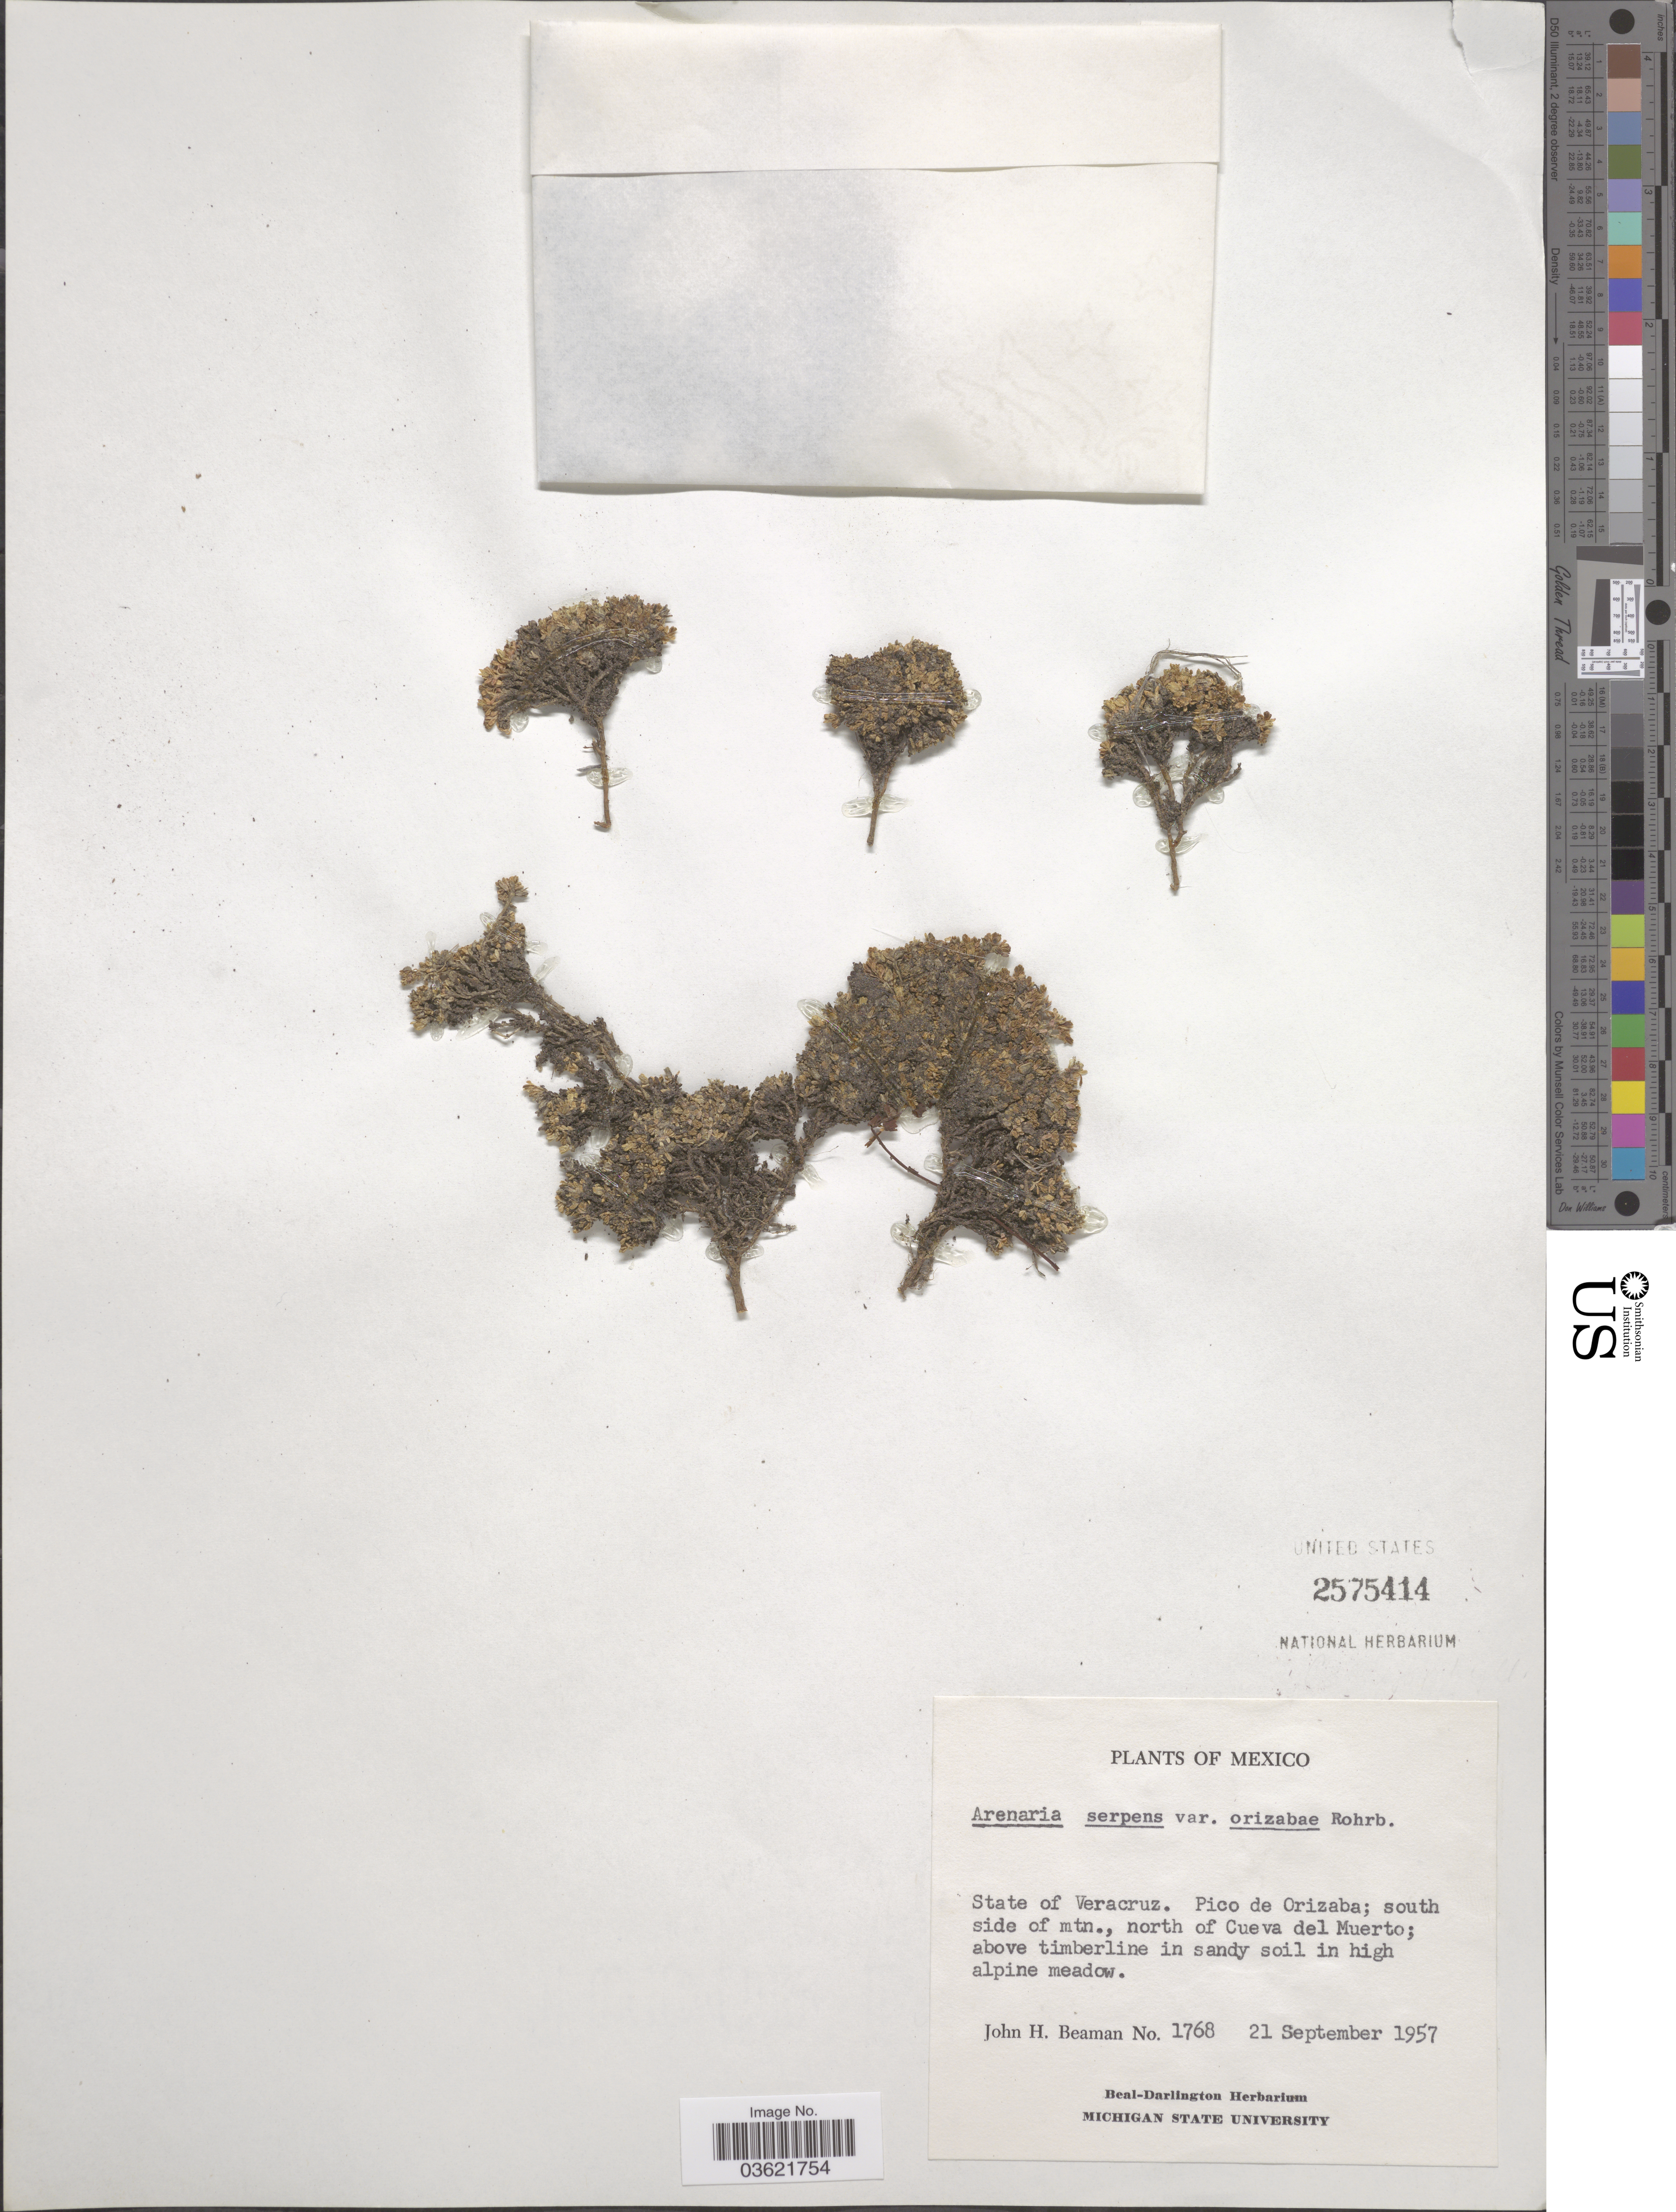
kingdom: Plantae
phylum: Tracheophyta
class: Magnoliopsida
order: Caryophyllales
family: Caryophyllaceae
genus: Arenaria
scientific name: Arenaria serpens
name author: Kunth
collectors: J. H. Beaman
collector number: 1768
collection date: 1957-09-21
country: Mexico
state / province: Veracruz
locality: State of Veracruz. Pico de Orizaba; south side of mtn., north of Cueva del Muerto; above timberline.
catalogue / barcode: US 2575414